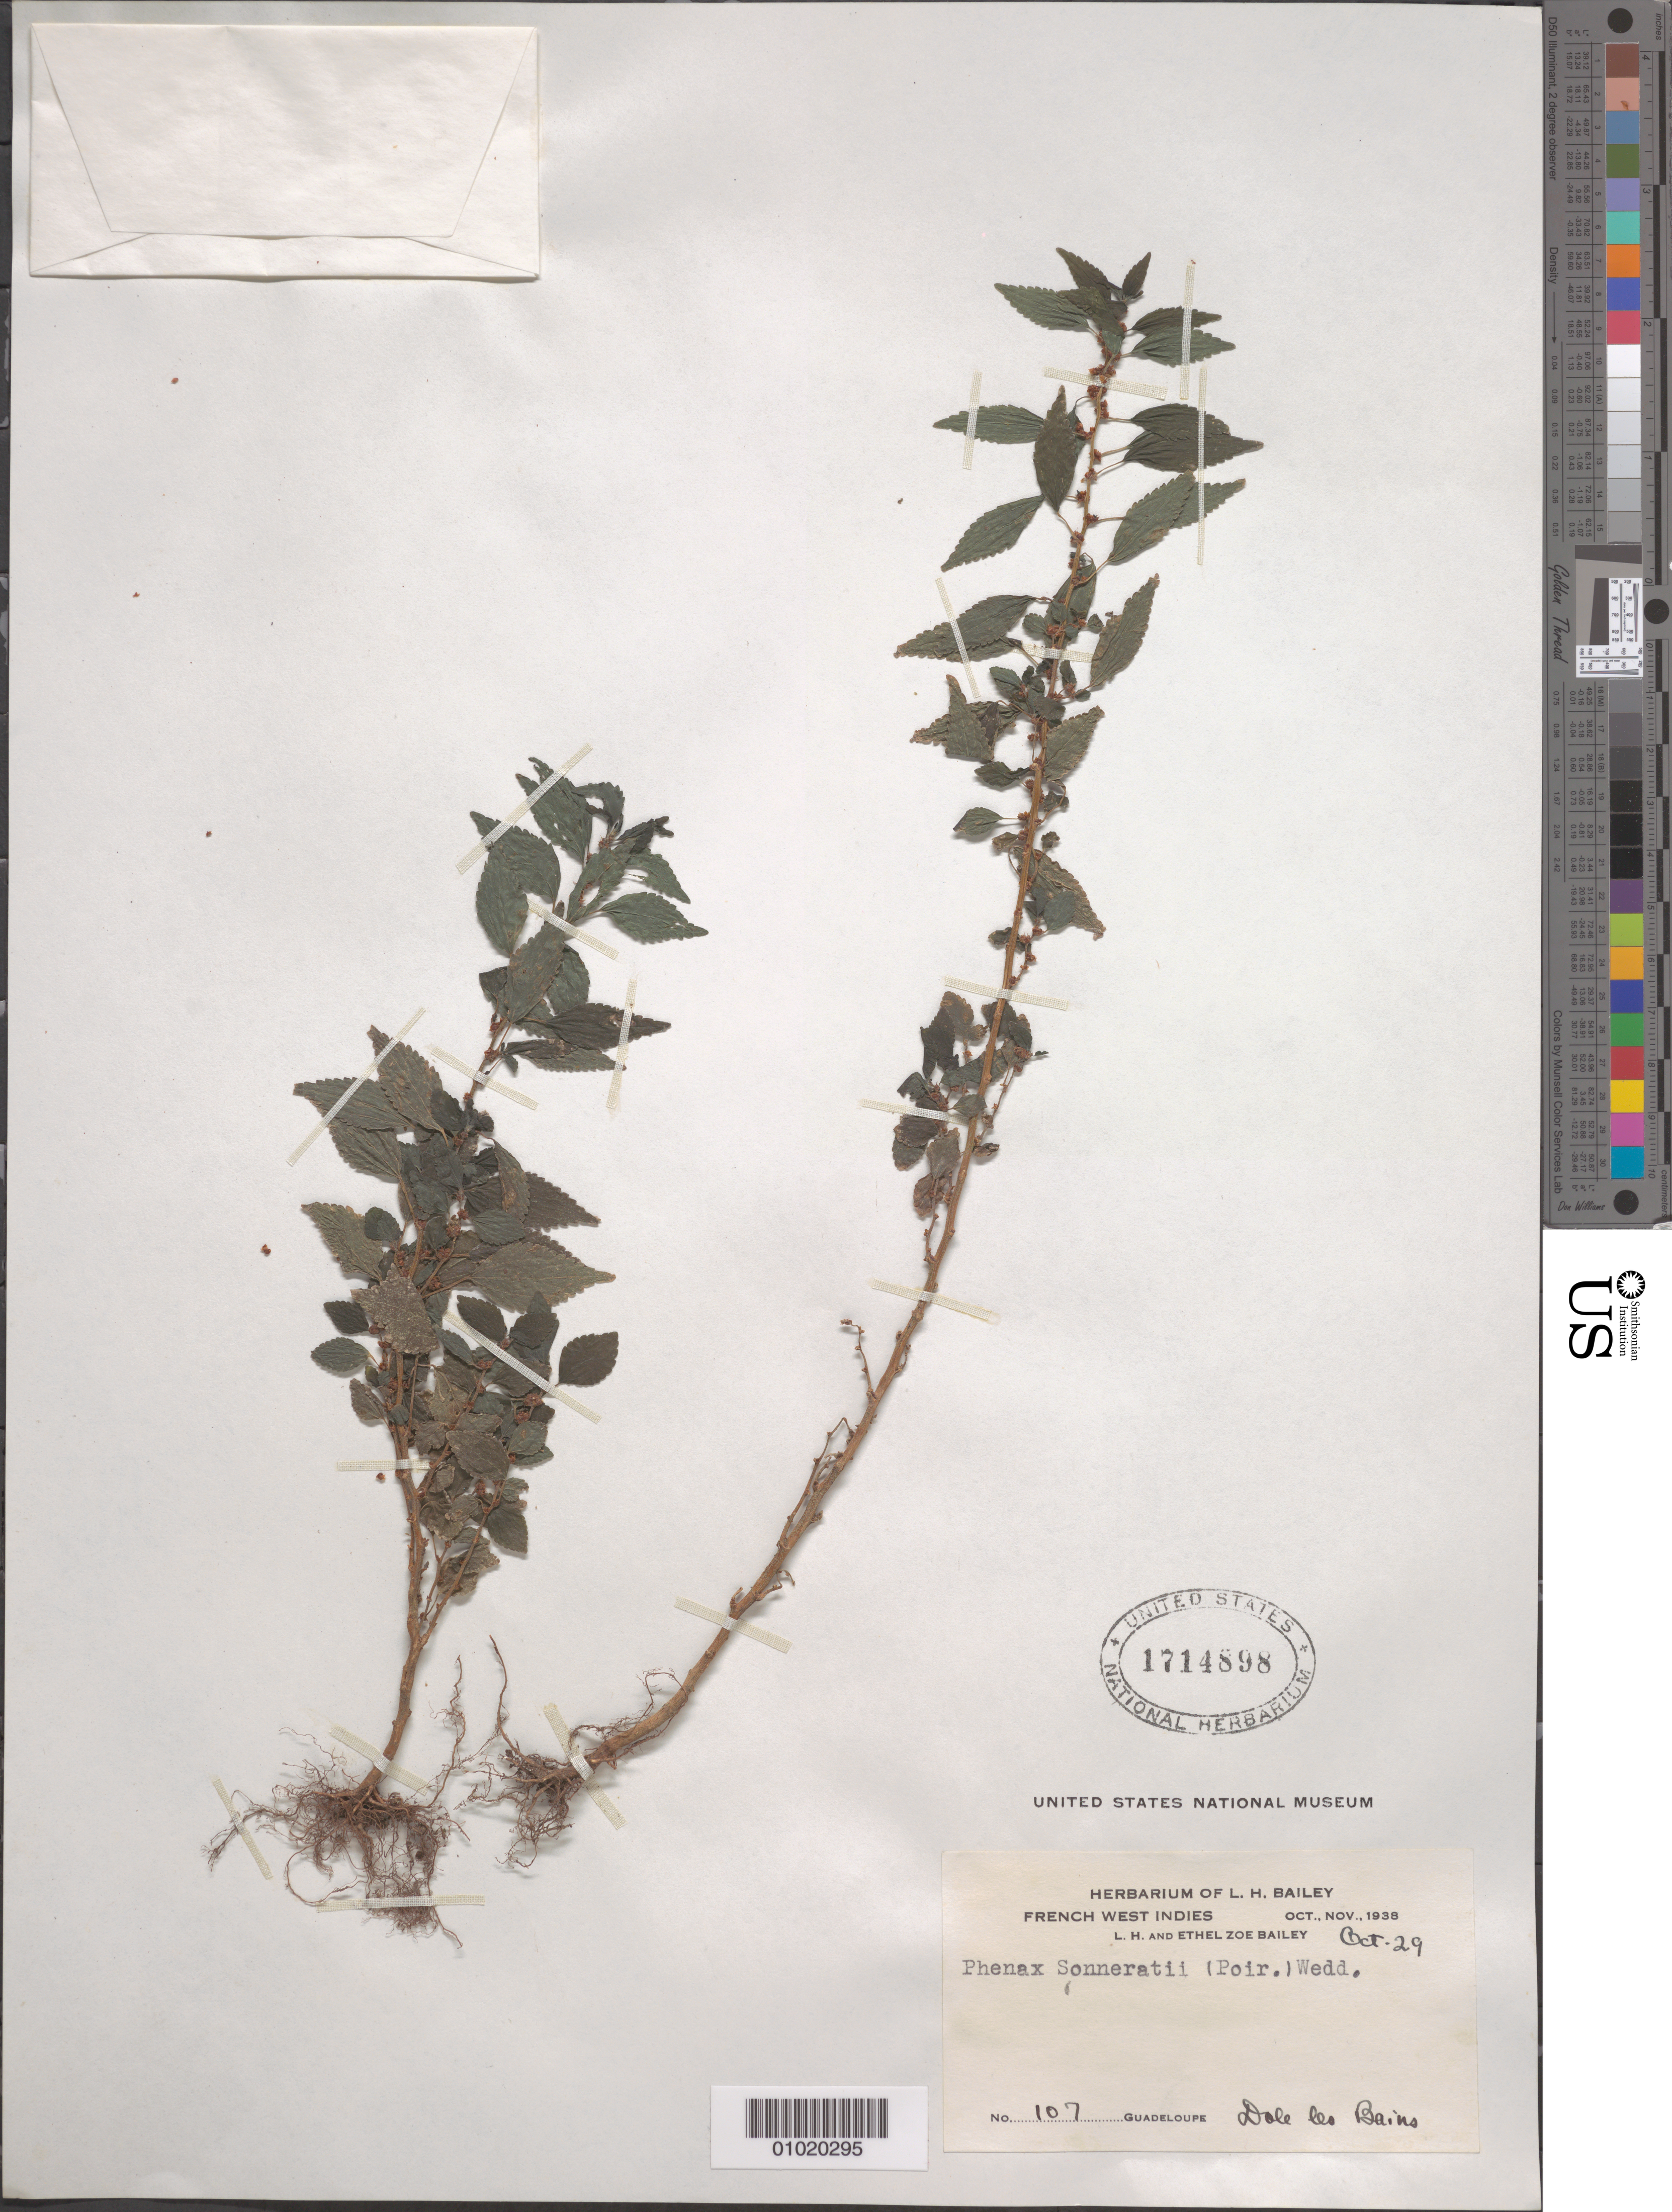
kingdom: Plantae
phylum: Tracheophyta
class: Magnoliopsida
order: Rosales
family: Urticaceae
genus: Phenax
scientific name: Phenax sonneratii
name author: (Poir.) Wedd.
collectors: L. H. Bailey & E. Z. Bailey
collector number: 107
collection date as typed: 01 Oct 1938 to 30 Nov 1938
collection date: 1938-10-01/1938-11-30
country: Guadeloupe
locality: Dale les Bains.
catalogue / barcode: US 1714898